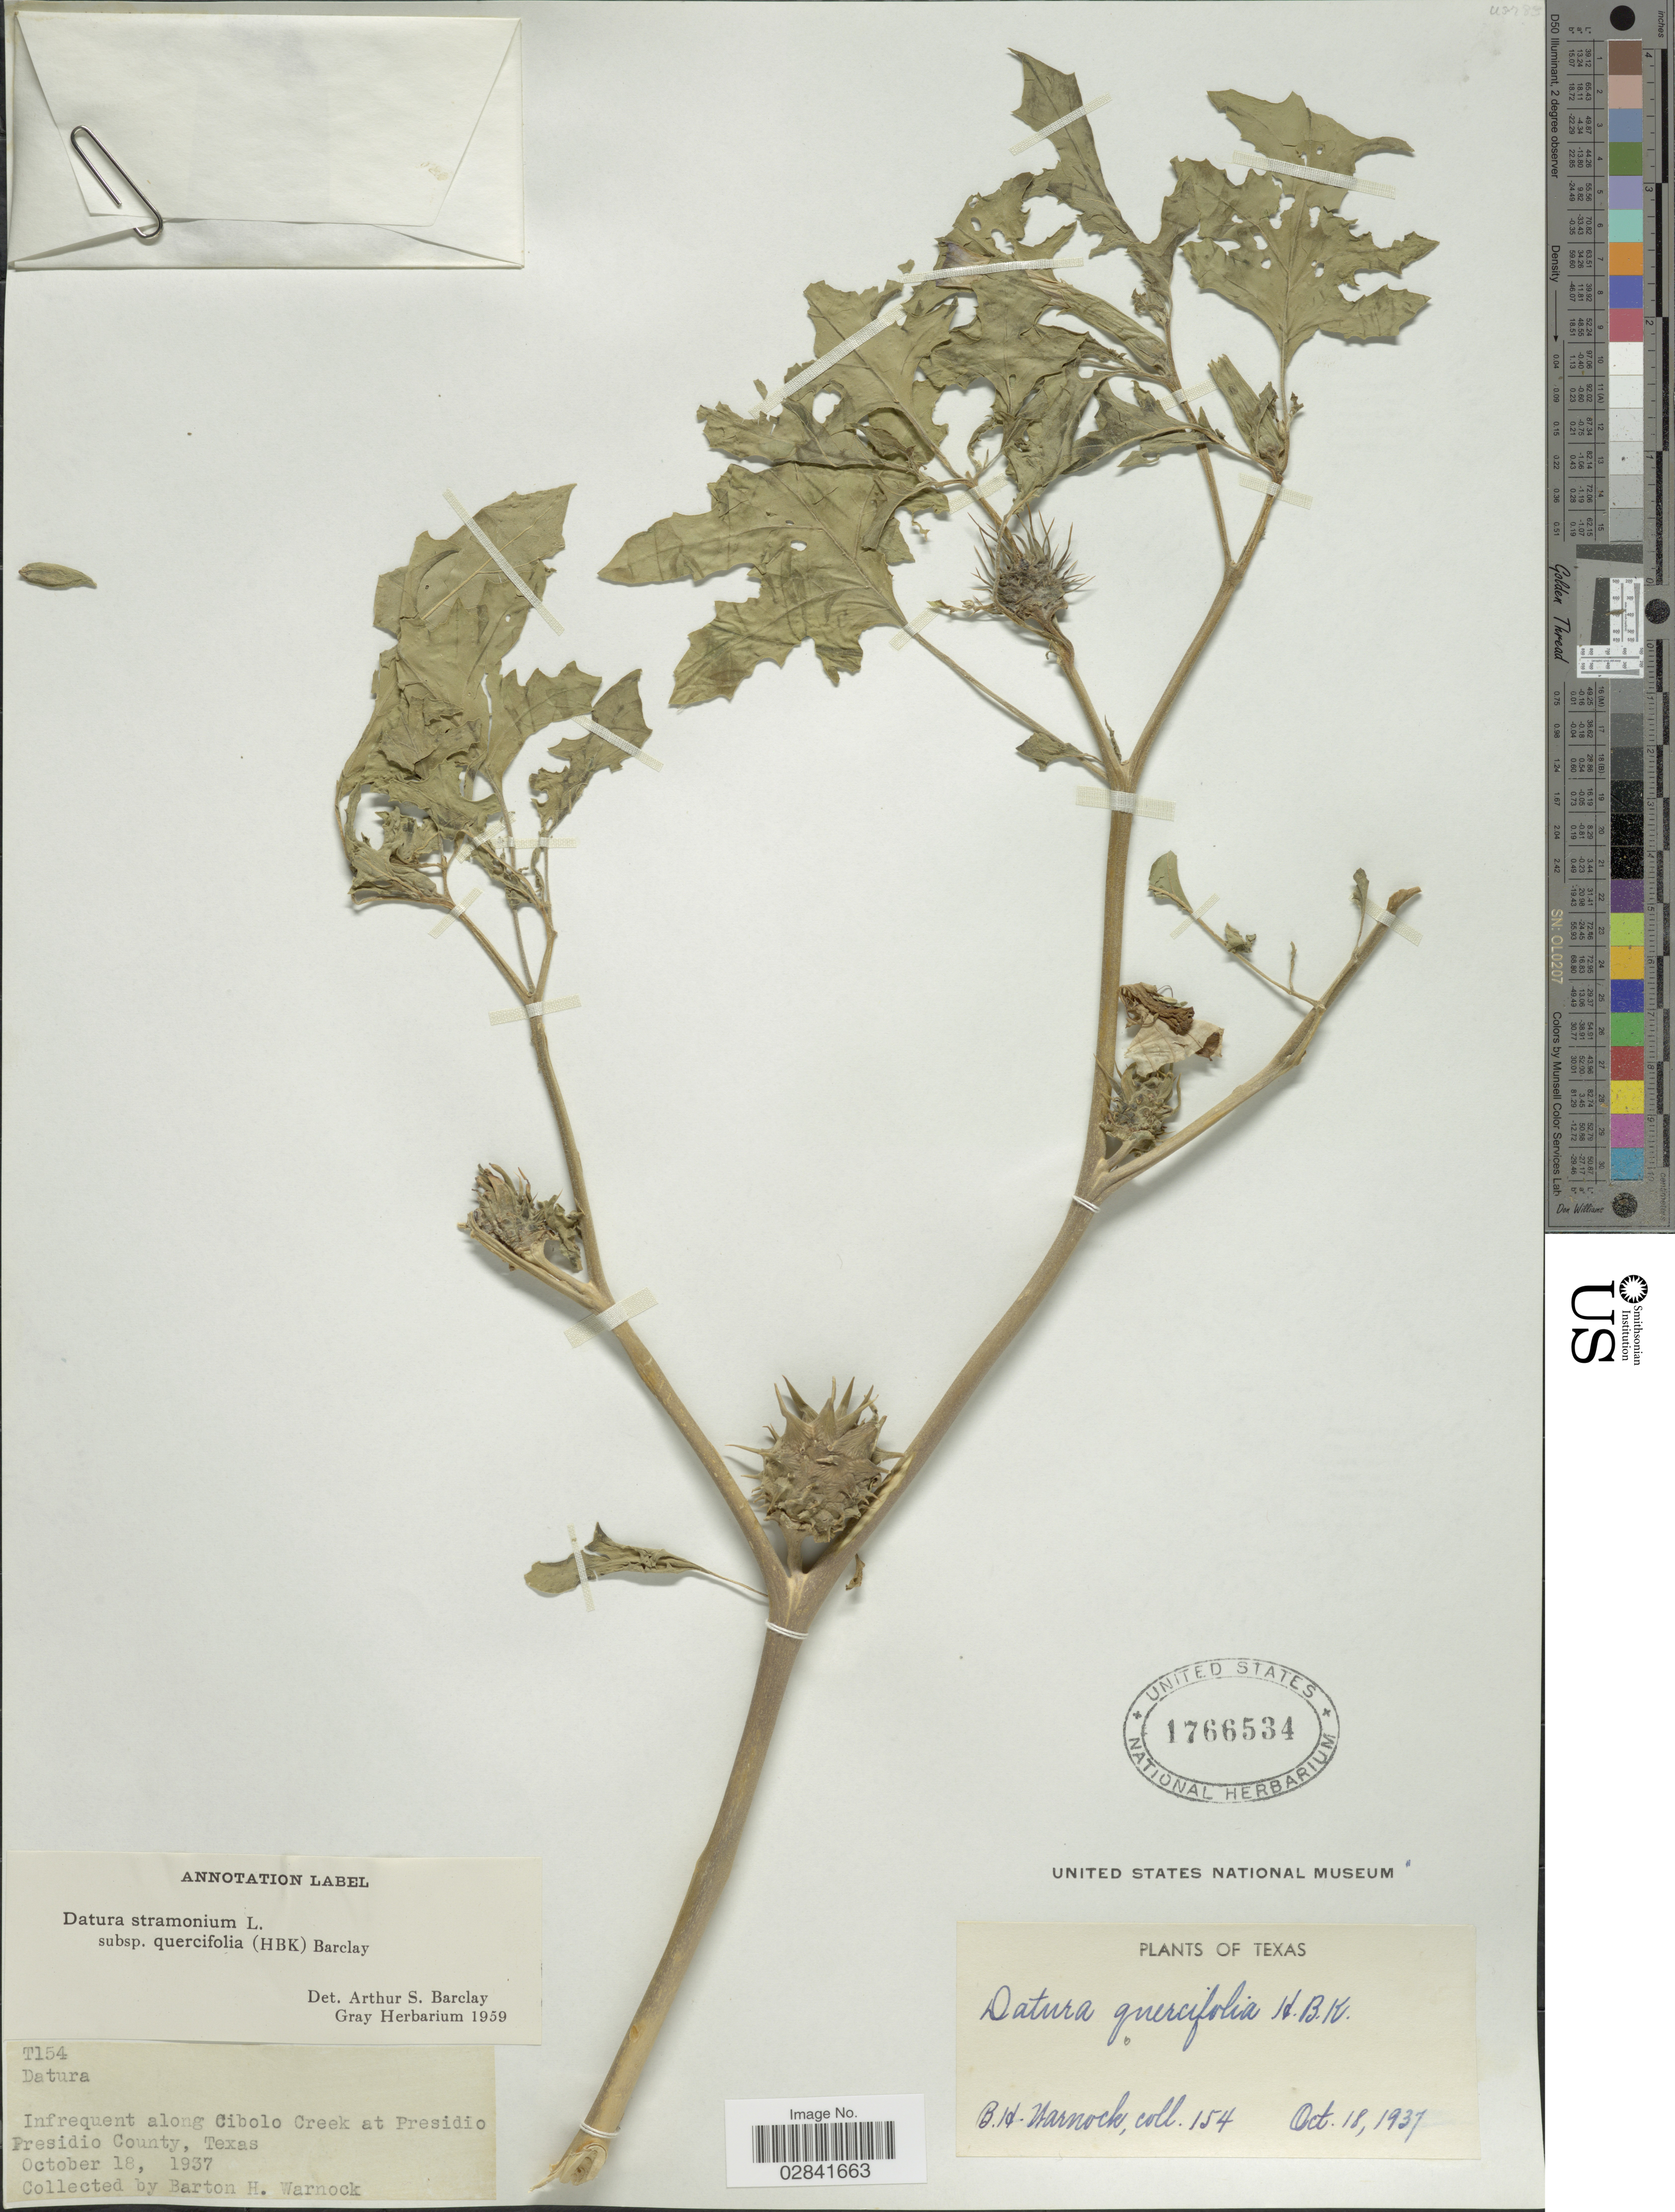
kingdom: Plantae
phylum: Tracheophyta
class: Magnoliopsida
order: Solanales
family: Solanaceae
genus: Datura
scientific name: Datura quercifolia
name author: Kunth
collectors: B. H. Warnock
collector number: T154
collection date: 1937-10-18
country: United States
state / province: Texas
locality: Infrequent along Cibolo Creek at Presidio. Presidio County.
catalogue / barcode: US 1766534